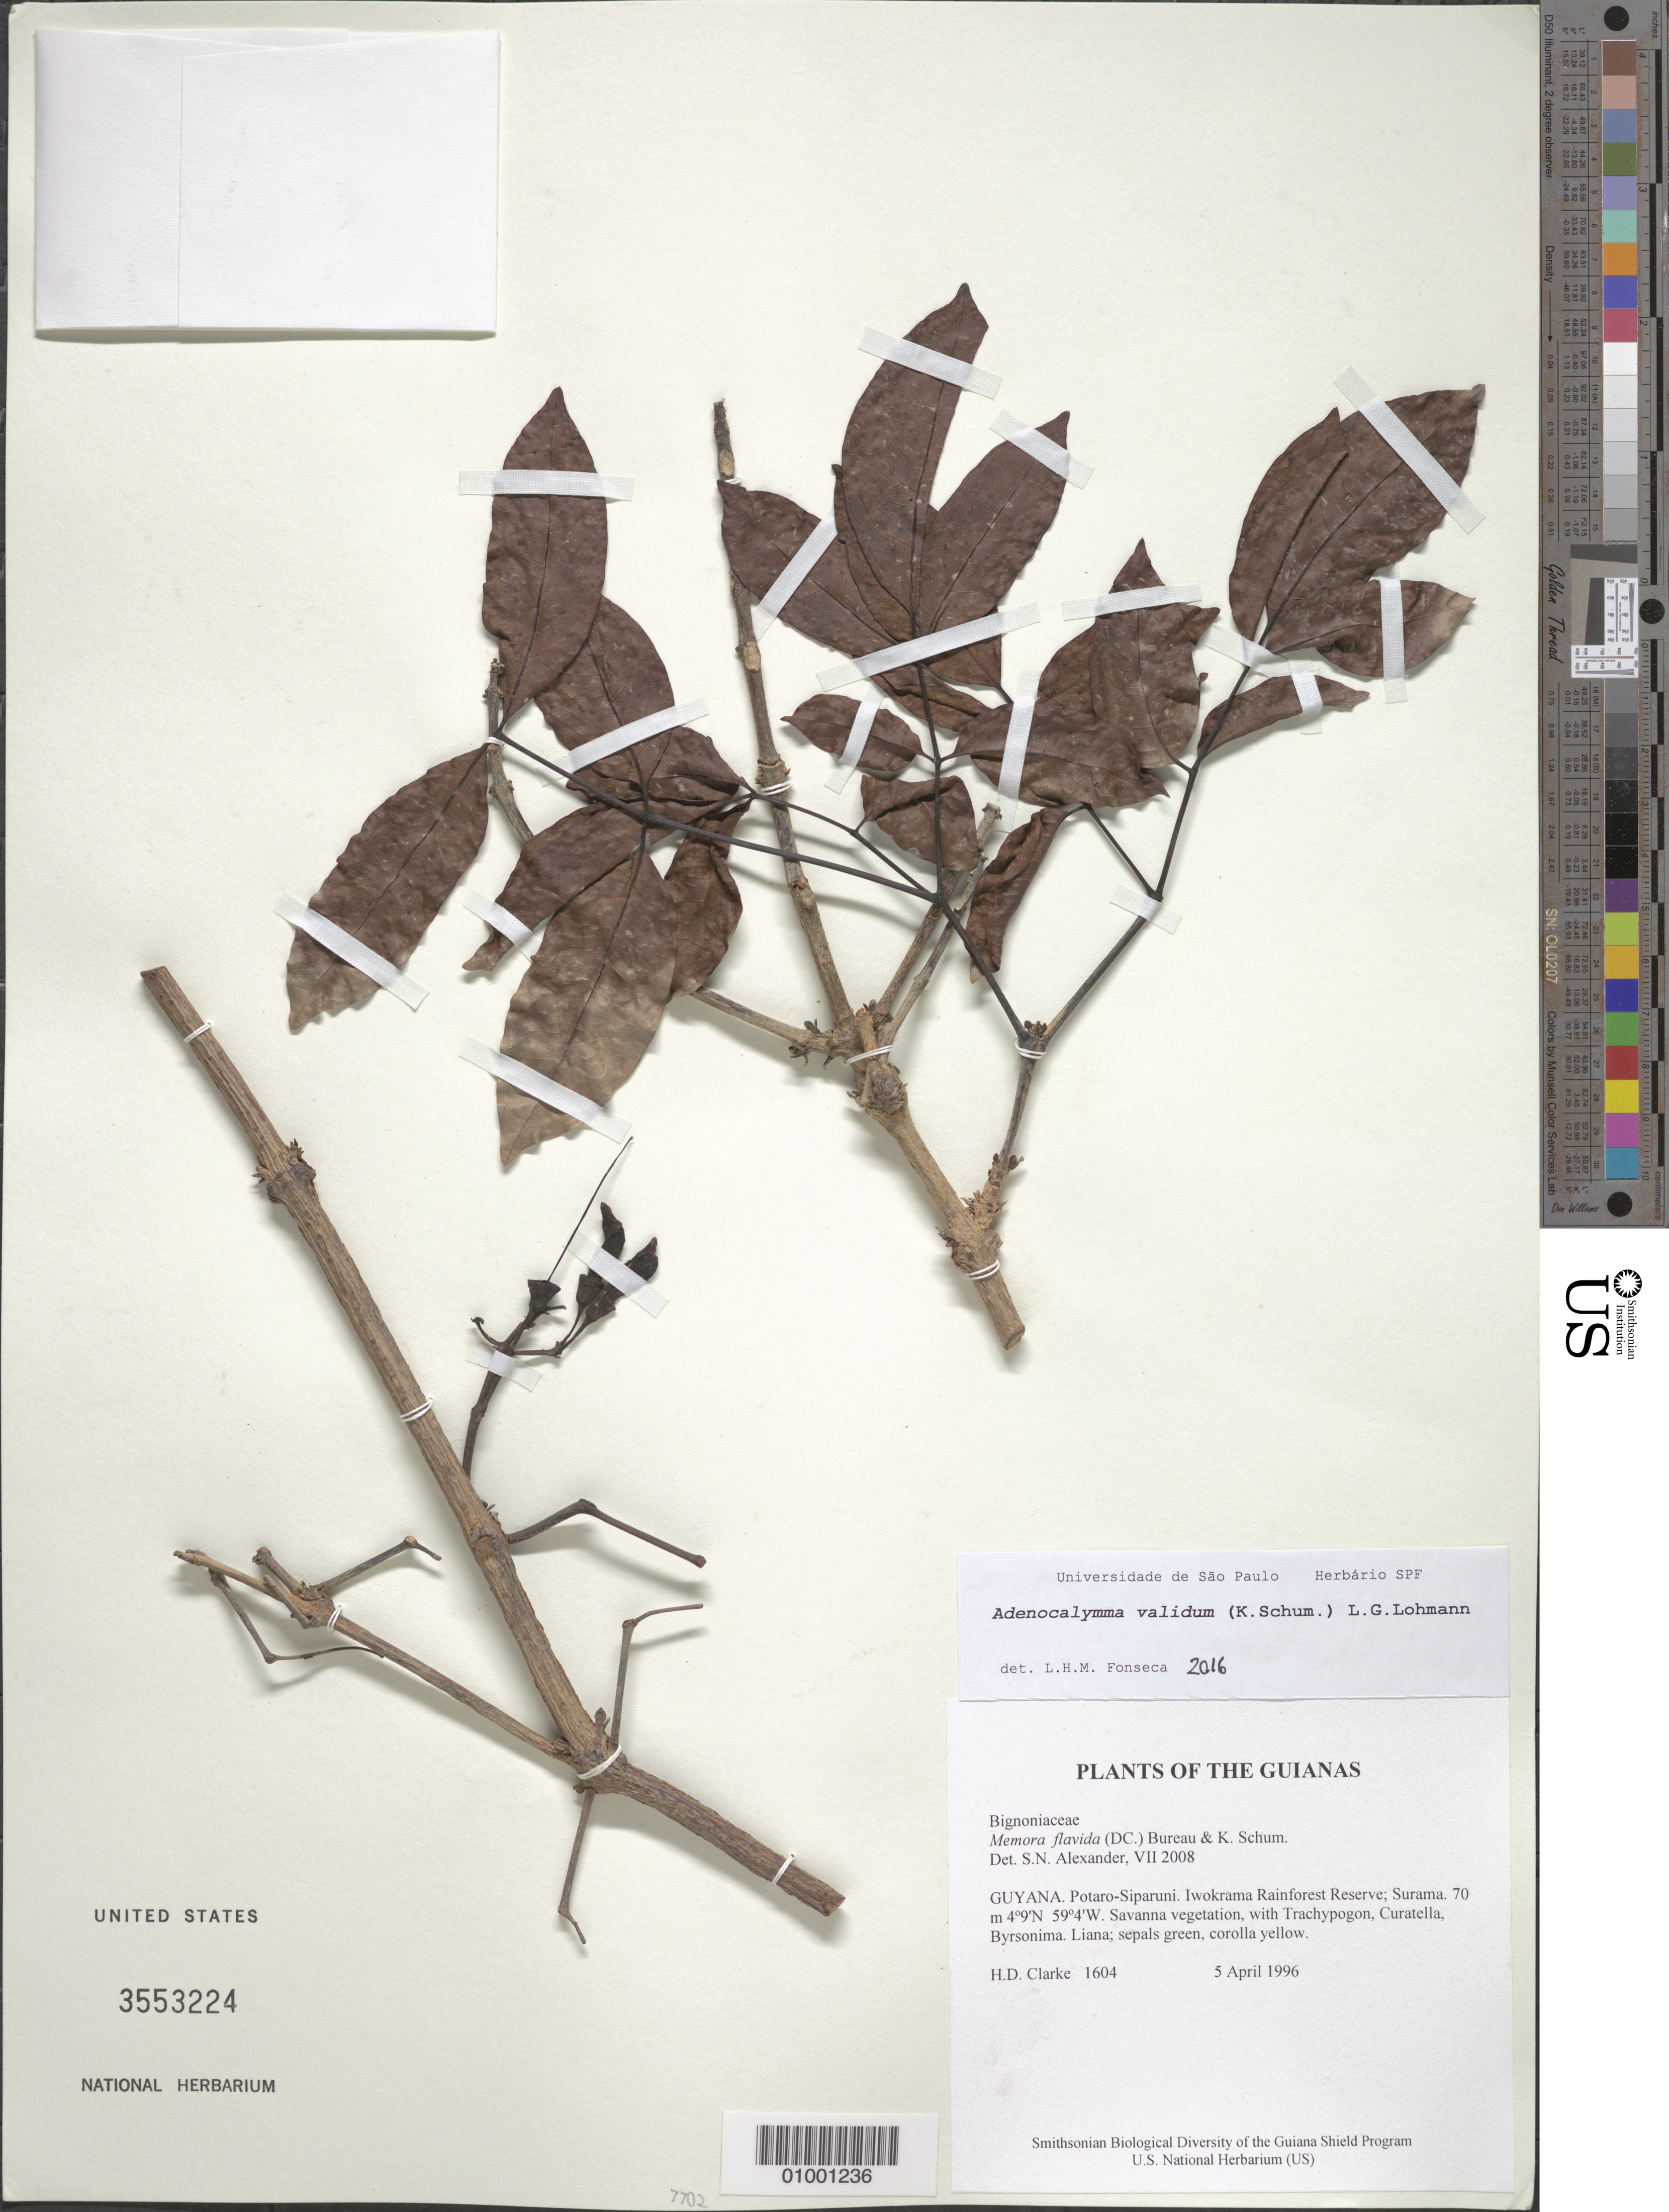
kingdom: Plantae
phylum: Tracheophyta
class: Magnoliopsida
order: Lamiales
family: Bignoniaceae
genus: Adenocalymma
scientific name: Adenocalymma validum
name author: (K. Schum.) L.G. Lohmann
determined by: Fonseca, L. H. M.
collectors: H. D. Clarke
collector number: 1604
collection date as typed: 5 April 1996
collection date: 1996-04-05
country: Guyana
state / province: Potaro-Siparuni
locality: Iwokrama Rainforest Reserve; Surama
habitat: Savanna vegetation, with Trachypogon, Curatella, Byrsonima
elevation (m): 70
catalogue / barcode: US 3553224